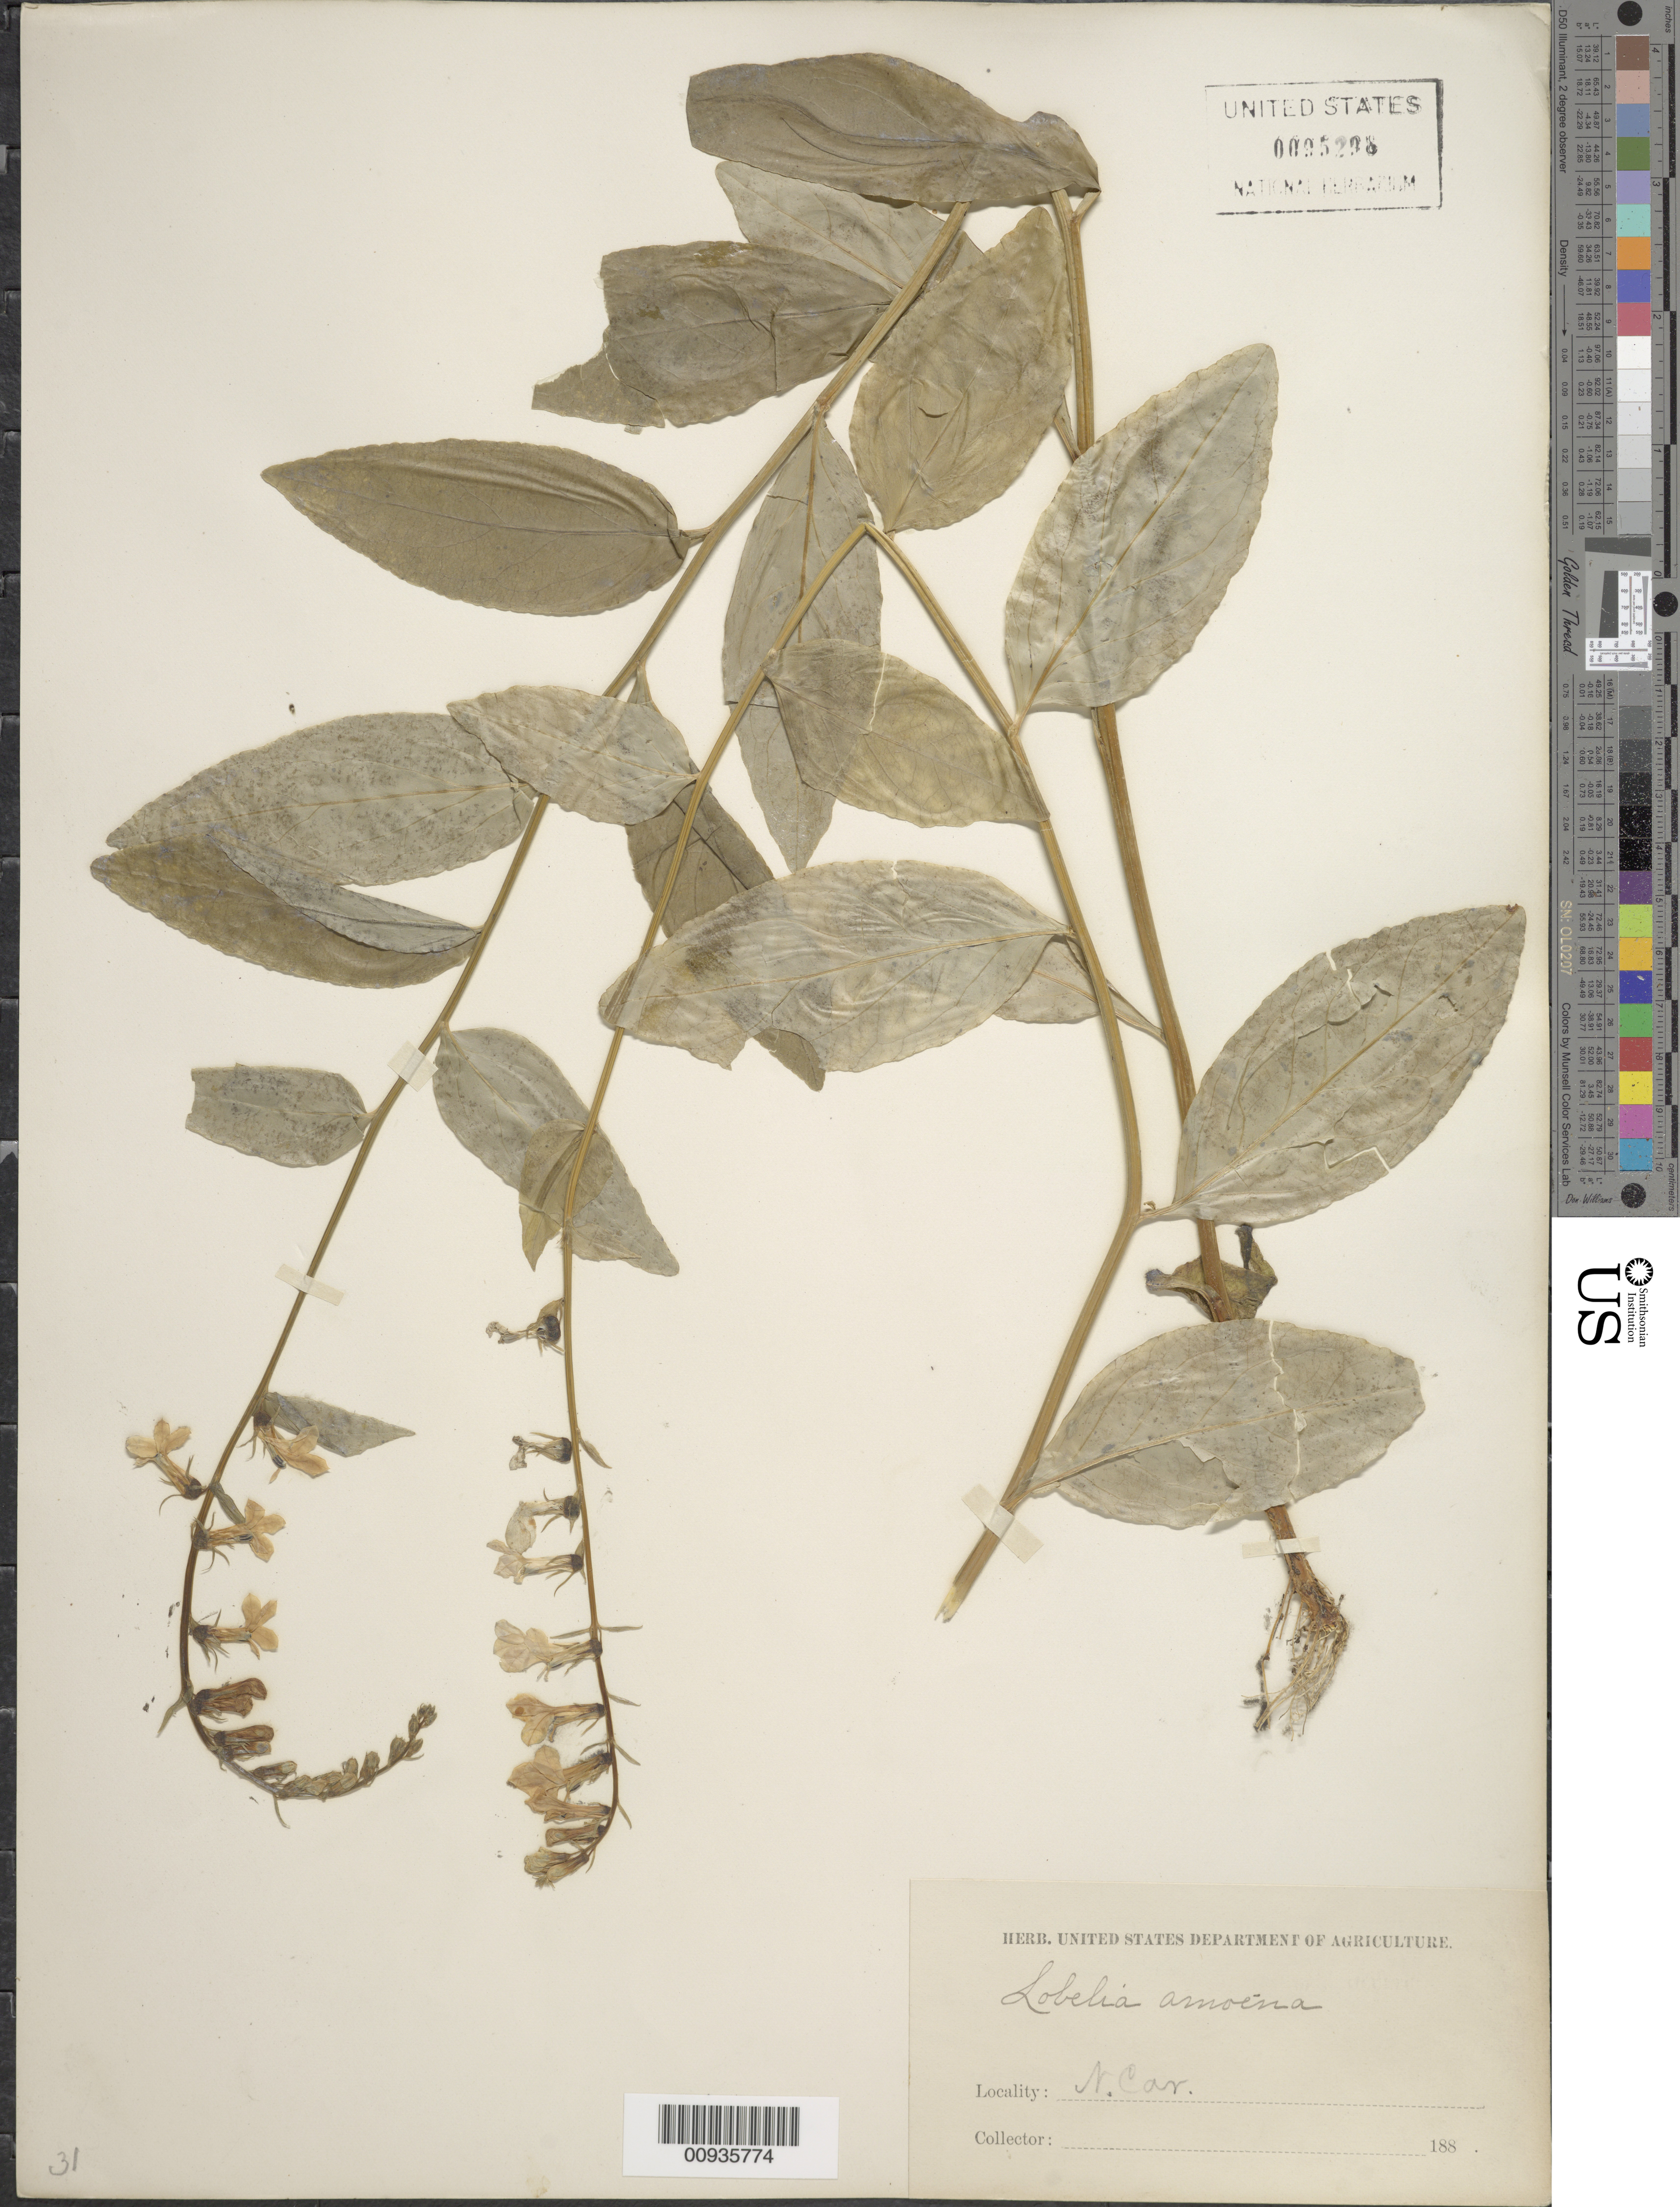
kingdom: Plantae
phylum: Tracheophyta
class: Magnoliopsida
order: Asterales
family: Campanulaceae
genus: Lobelia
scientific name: Lobelia amoena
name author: Michx.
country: United States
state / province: North Carolina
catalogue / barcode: US 95298